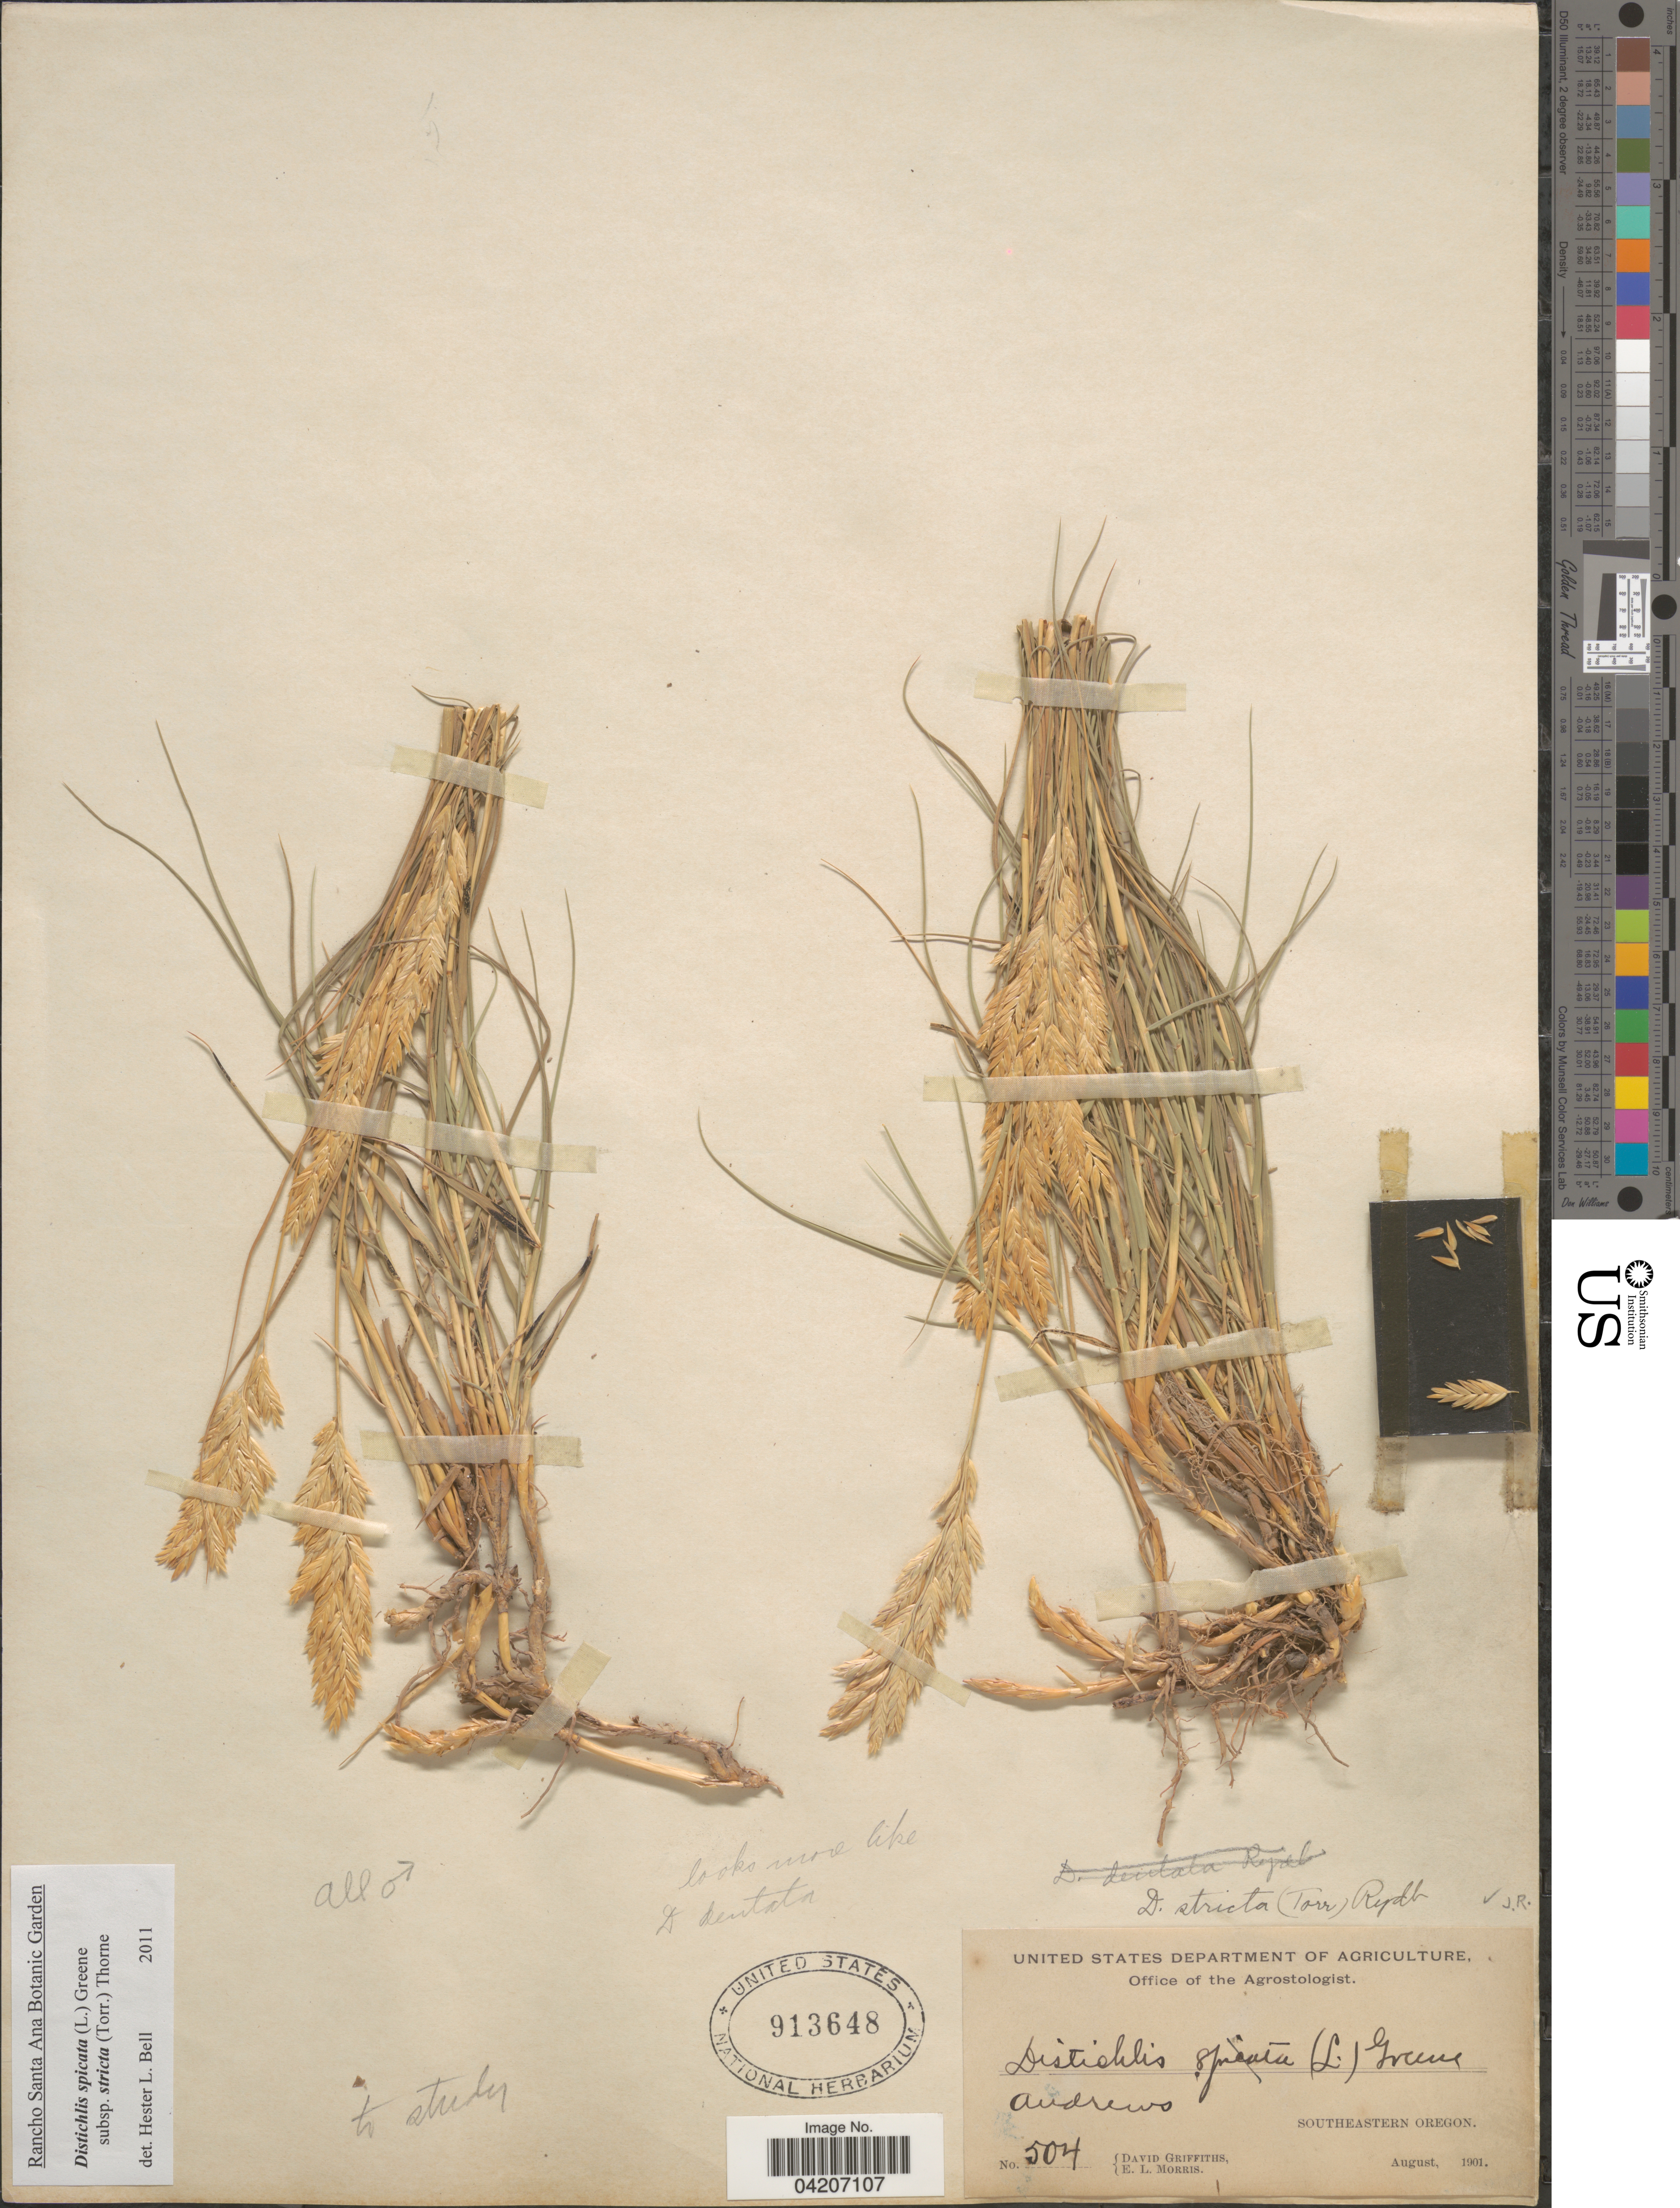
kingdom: Plantae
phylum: Tracheophyta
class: Liliopsida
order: Poales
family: Poaceae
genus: Distichlis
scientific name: Distichlis spicata subsp. stricta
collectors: D. Griffiths & E. Morris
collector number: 504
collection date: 1901-08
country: United States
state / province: Oregon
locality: Andrews. Southeastern Oregon.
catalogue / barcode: US 913648